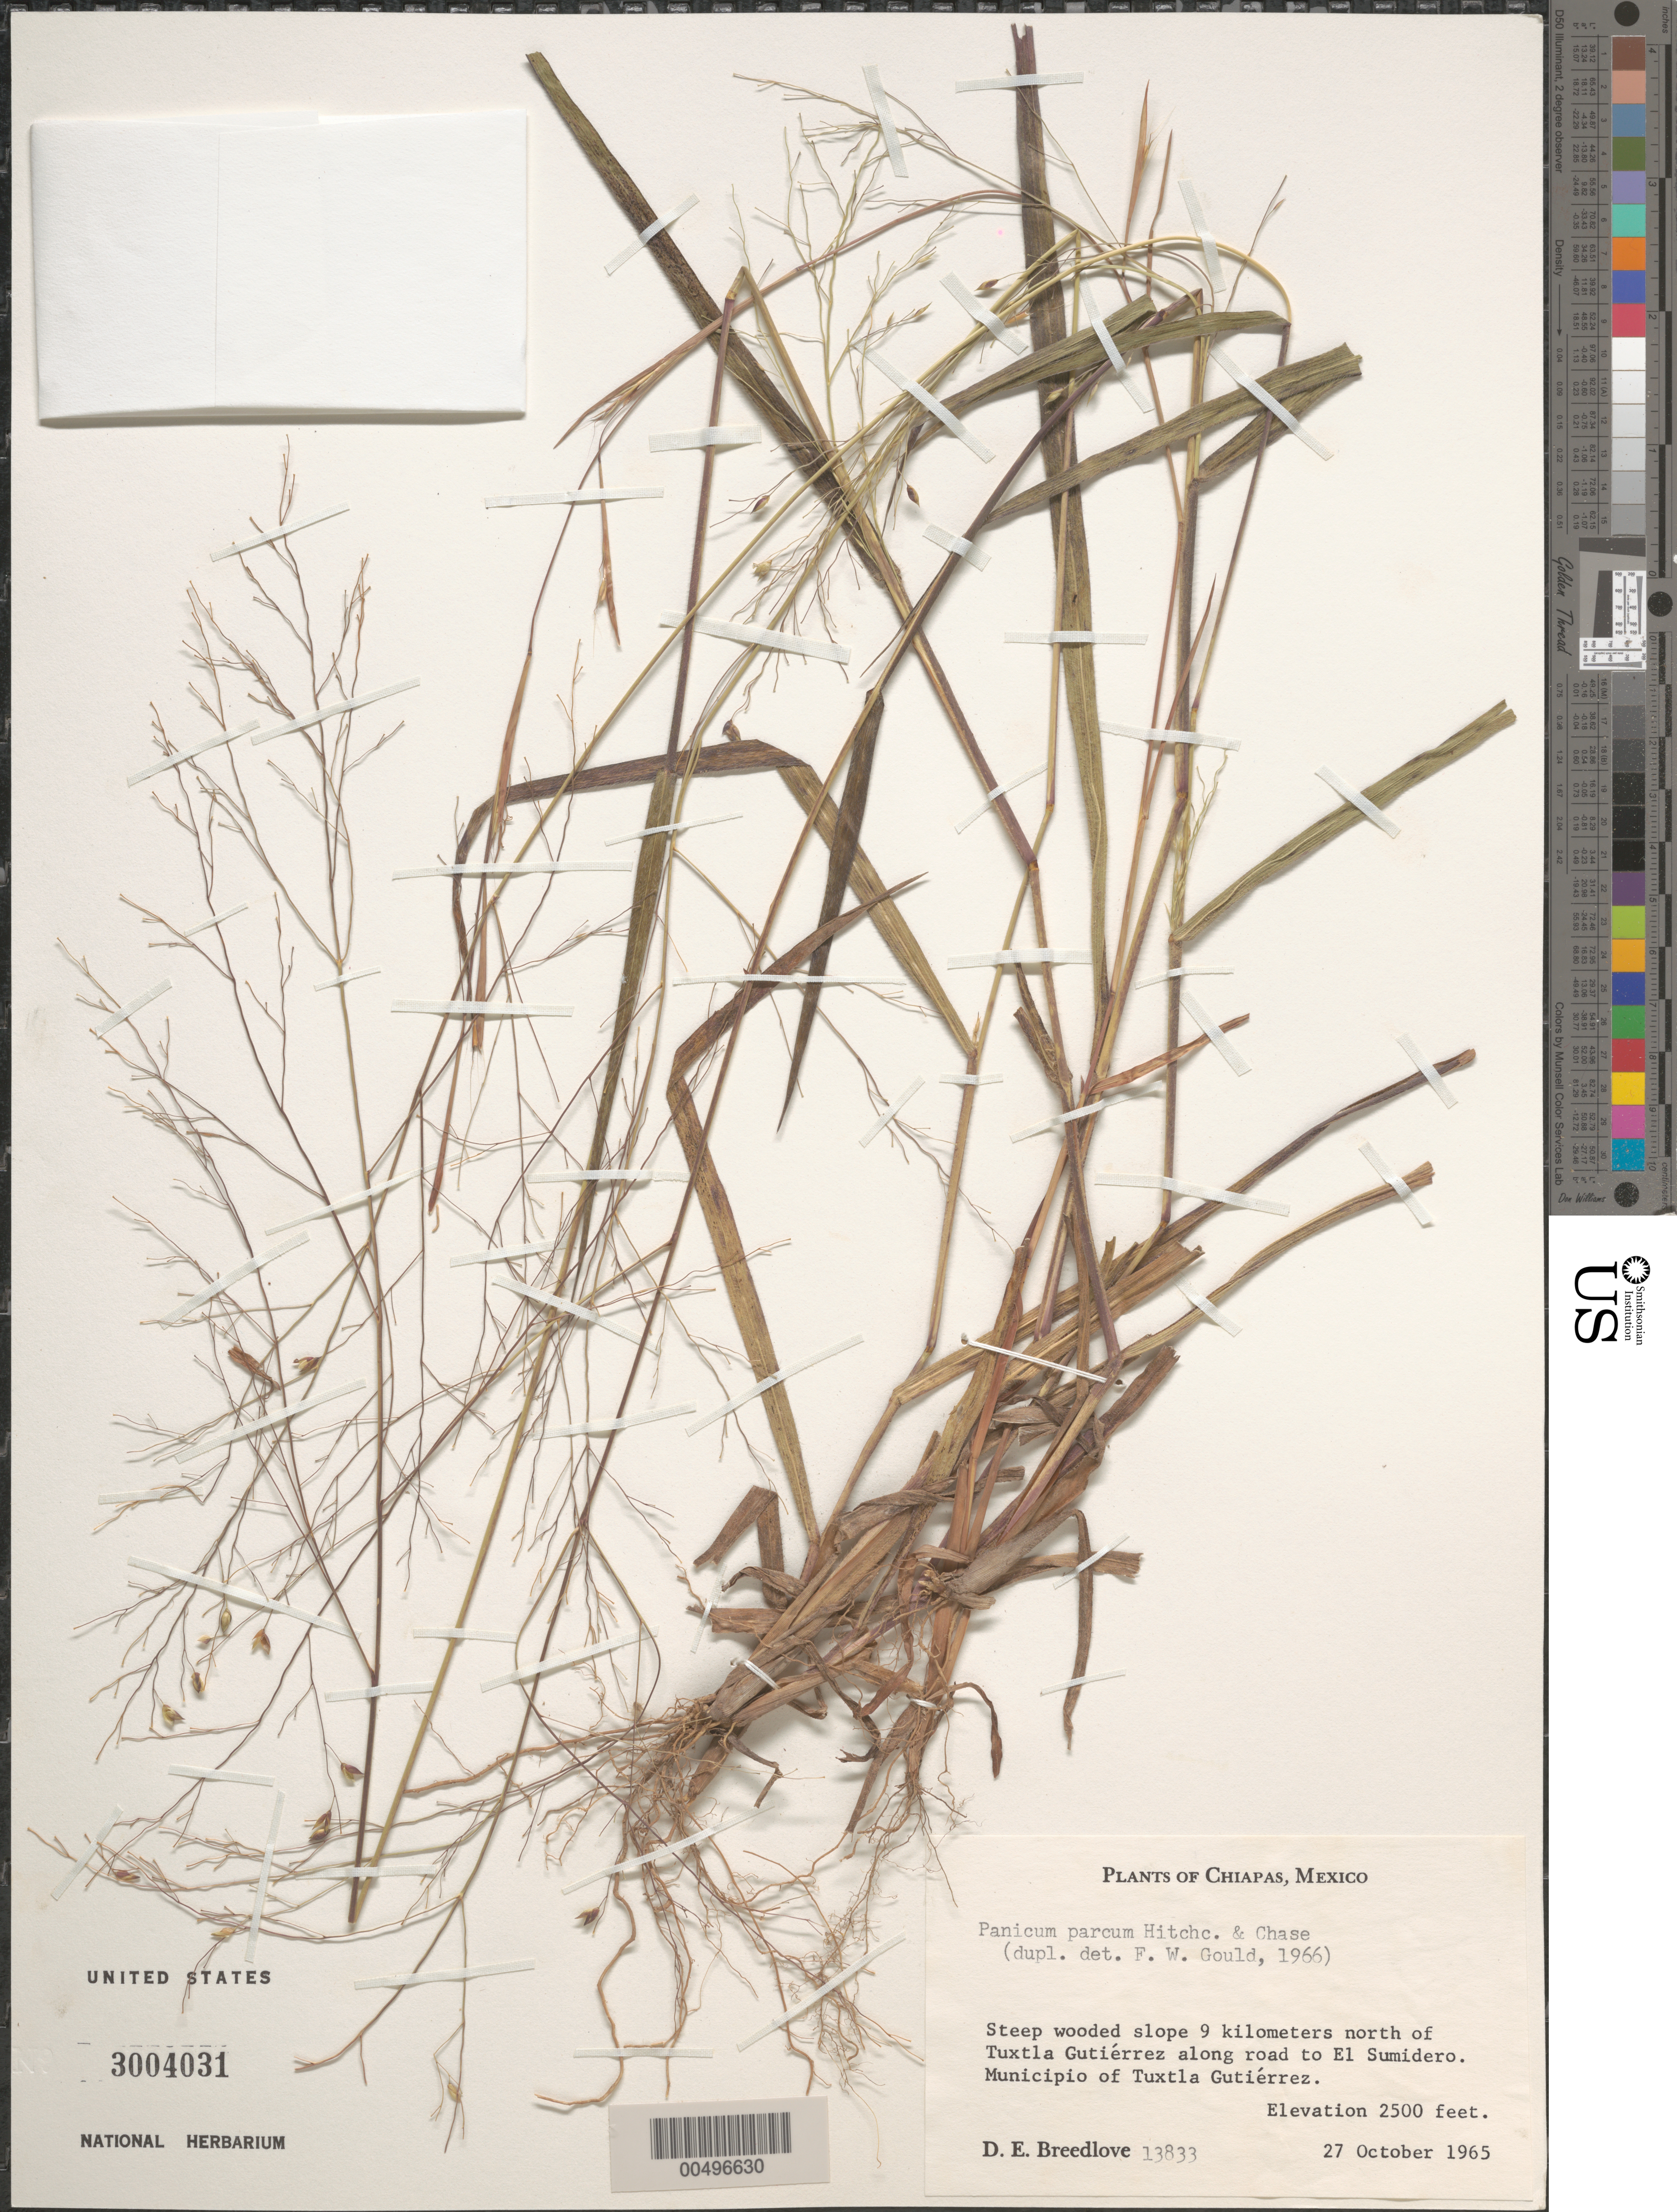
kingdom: Plantae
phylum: Tracheophyta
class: Liliopsida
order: Poales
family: Poaceae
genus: Panicum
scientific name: Panicum parcum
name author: Hitchc. & Chase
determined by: Gould, F. W.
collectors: D. E. Breedlove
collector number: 13833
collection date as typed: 27 Oct 1965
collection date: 1965-10-27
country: Mexico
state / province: Chiapas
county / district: Tuxtla Gutiérrez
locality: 9 km N of Tuxtla Gutiérrez along rd to El Sumidero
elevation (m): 762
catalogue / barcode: US 3004031